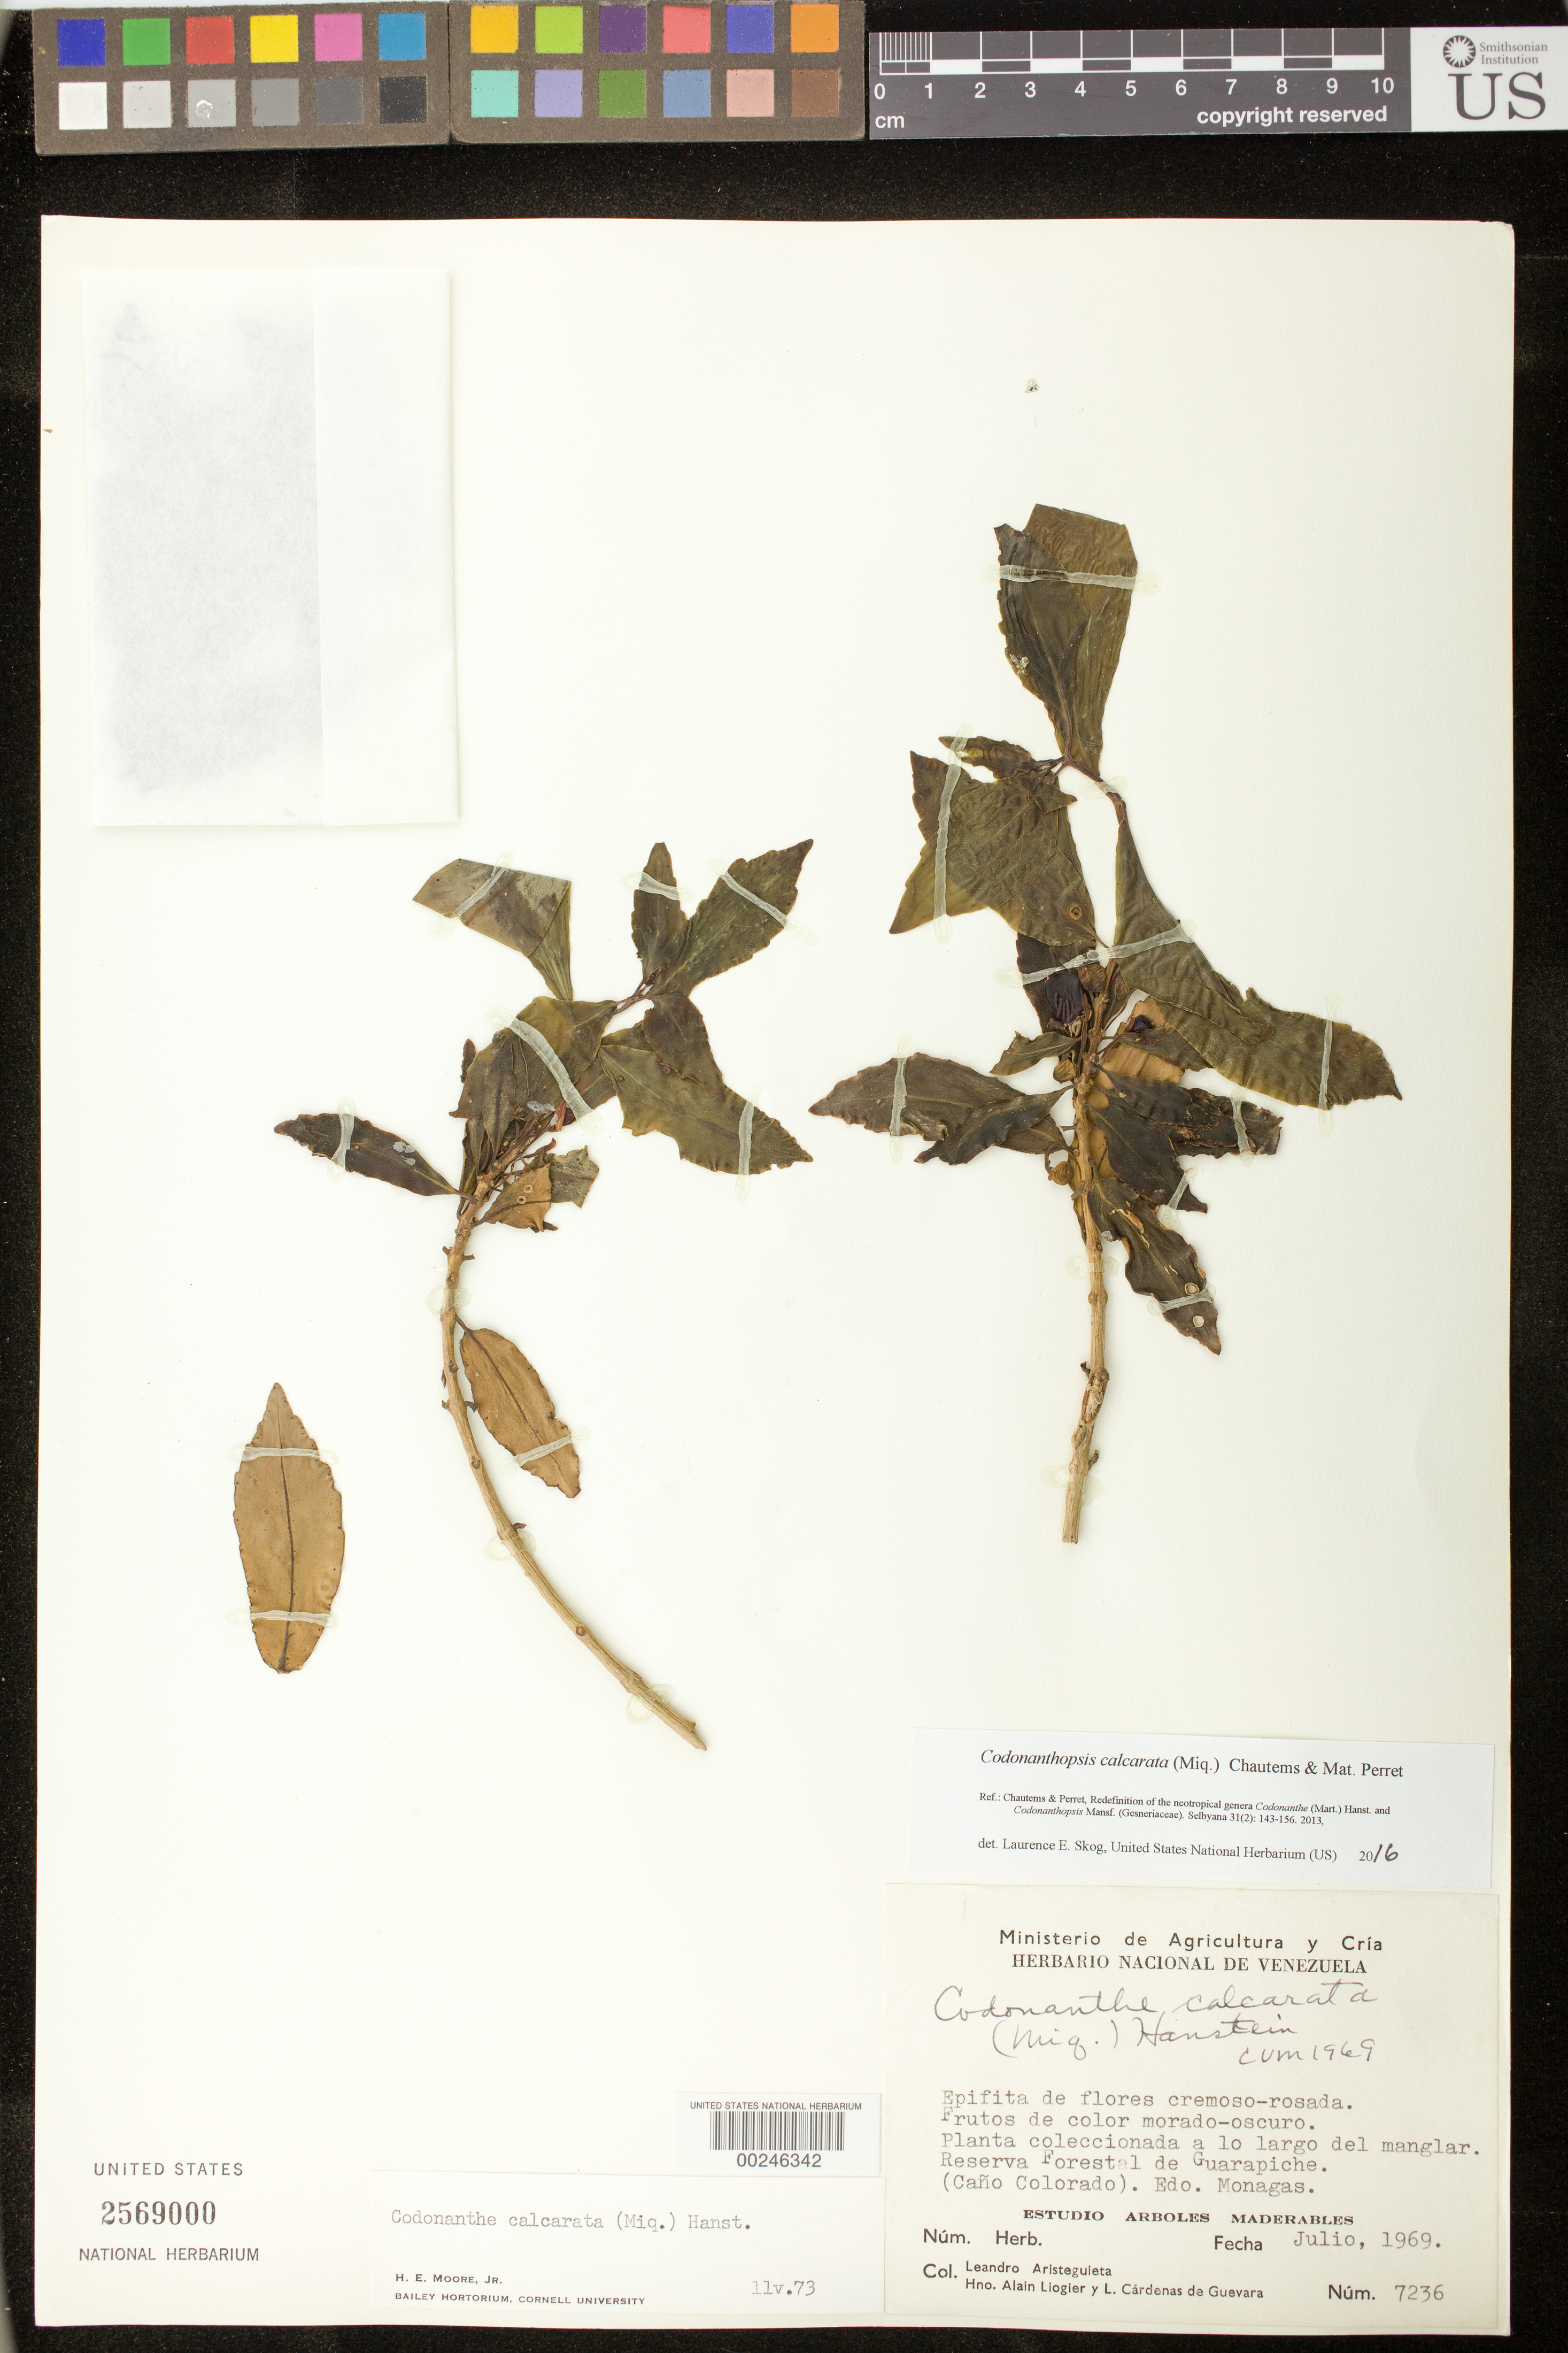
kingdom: Plantae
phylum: Tracheophyta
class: Magnoliopsida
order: Lamiales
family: Gesneriaceae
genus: Codonanthopsis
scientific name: Codonanthopsis calcarata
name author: (Miq.) Chautems & Mat.Perret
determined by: Skog, Laurence E.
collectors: L. Aristeguieta, A. H. Liogier & L. De Guevara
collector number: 7236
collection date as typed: Jul 1969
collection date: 1969-07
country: Venezuela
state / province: Monagas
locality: Reserva Forestal de Guarapiche (Cano Colorado)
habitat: plants collected along "manglar"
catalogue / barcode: US 2569000